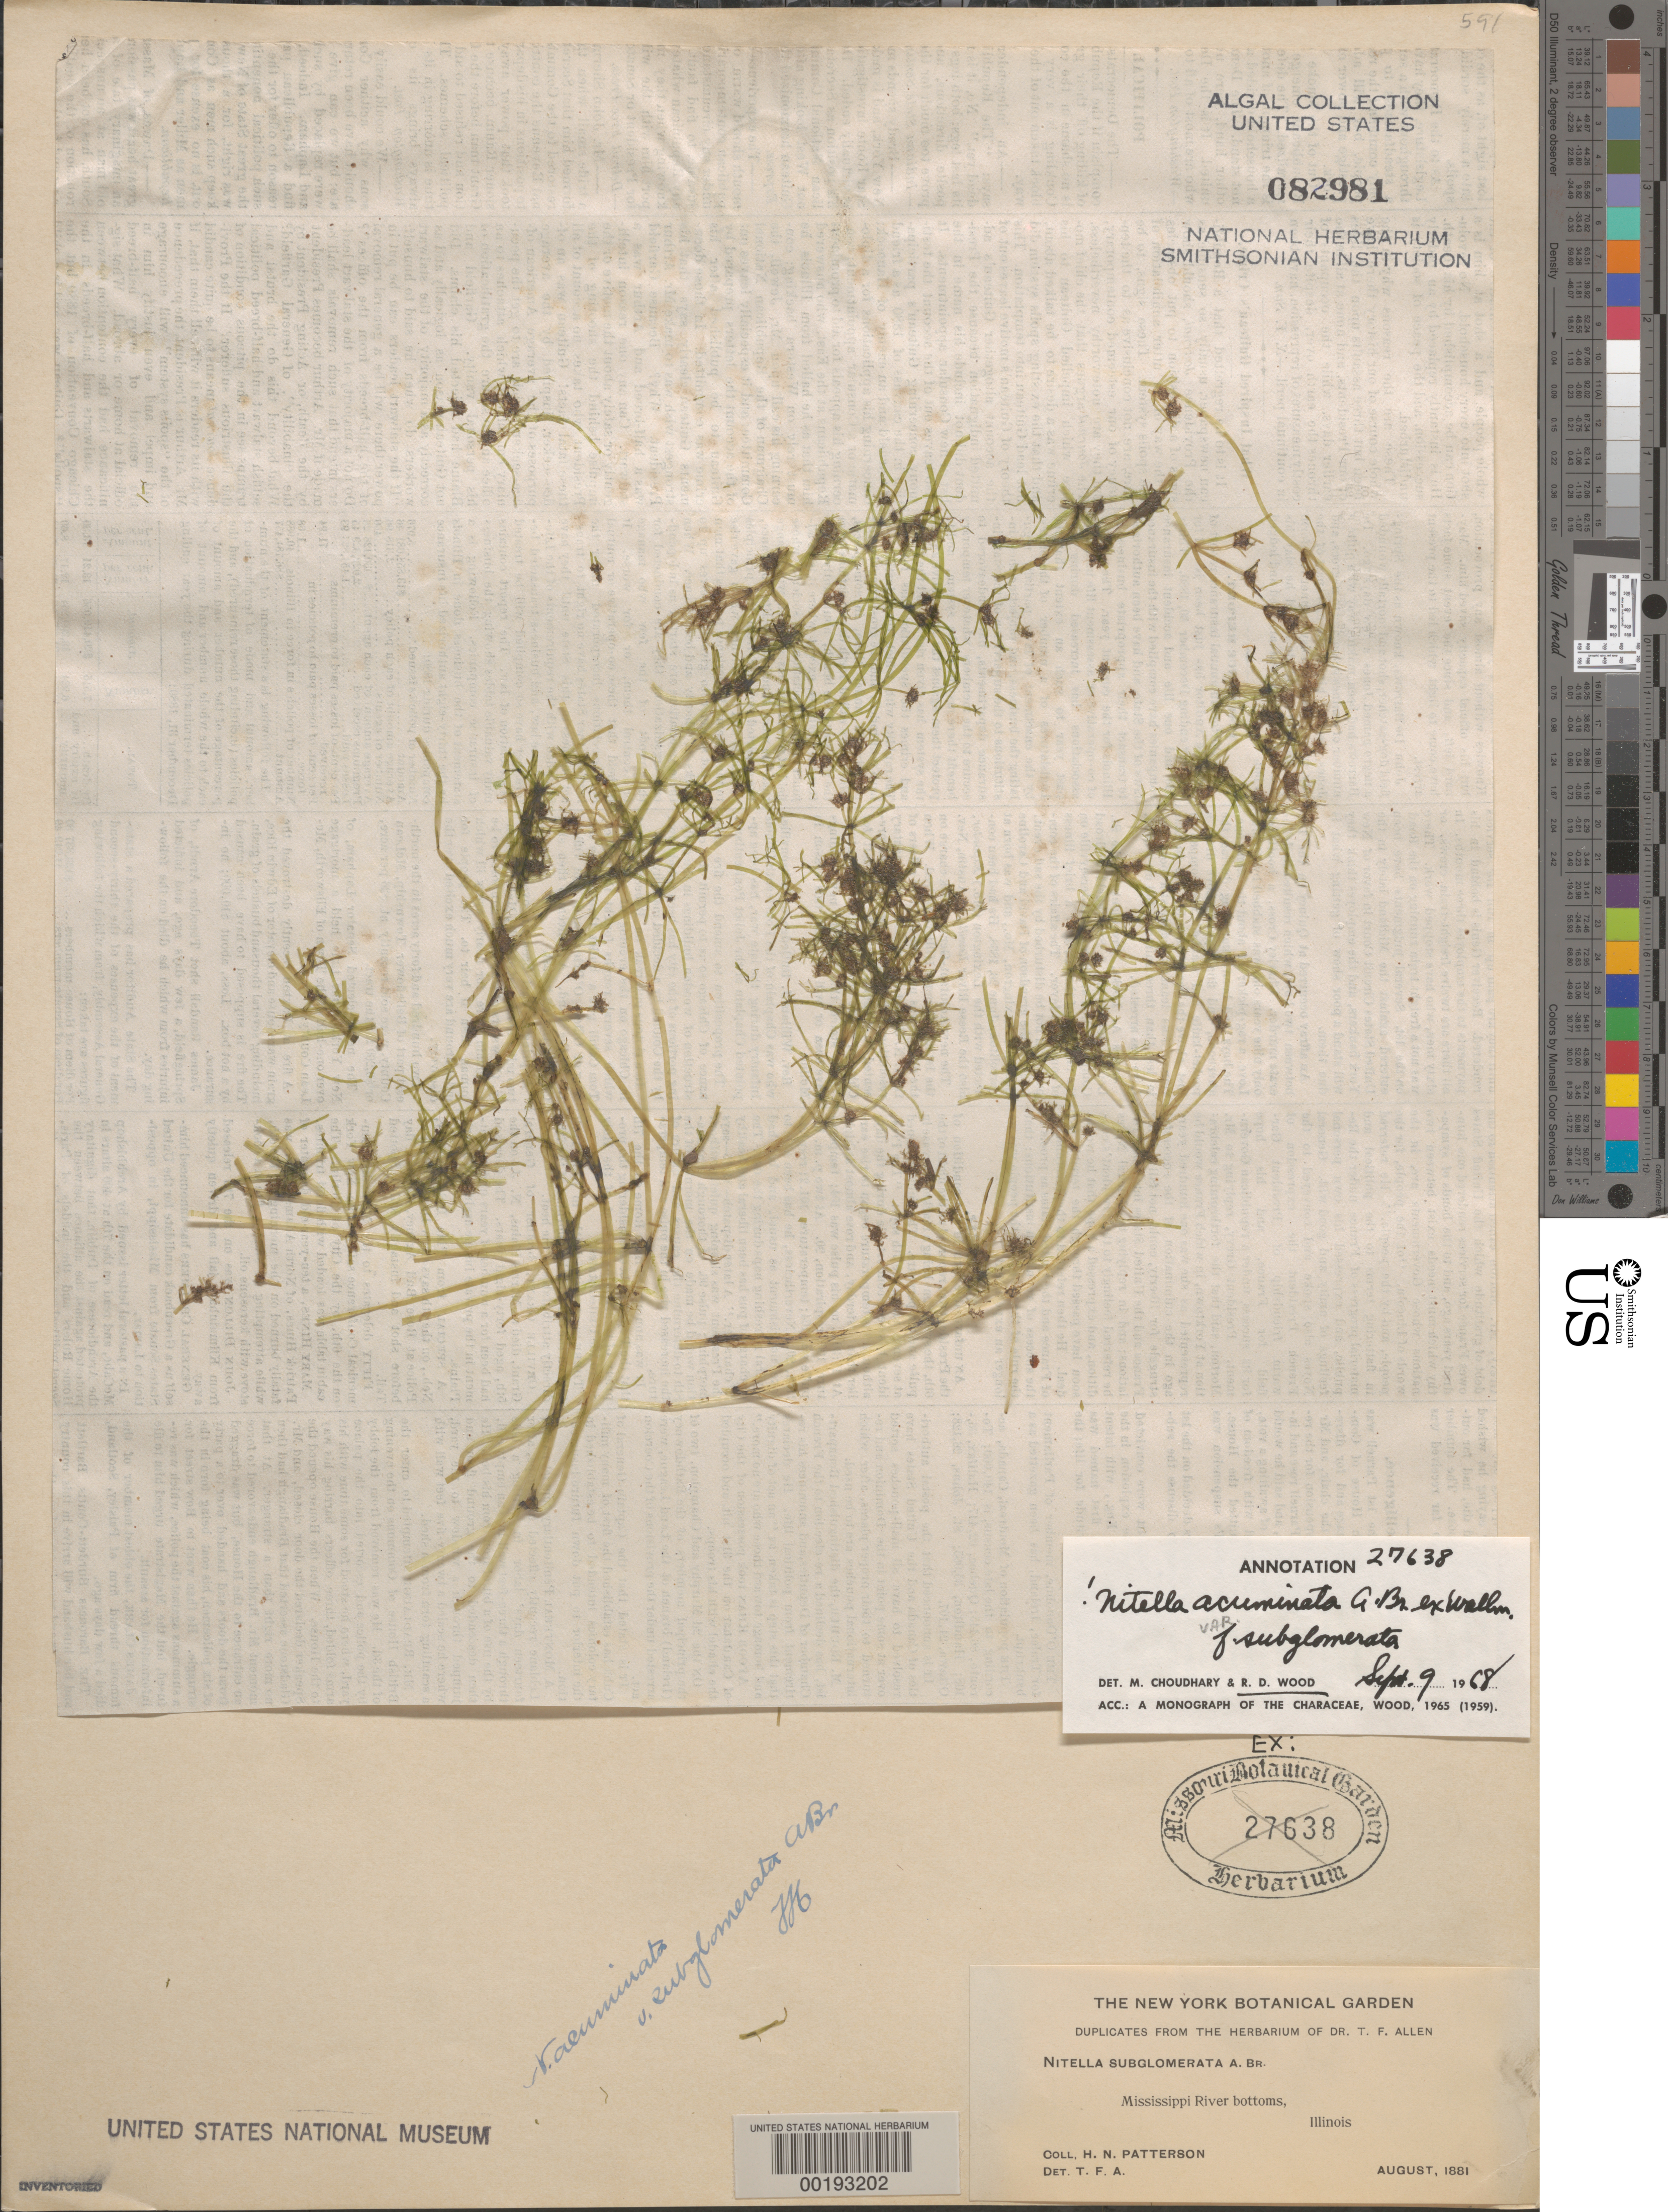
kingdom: Plantae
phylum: Charophyta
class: Charophyceae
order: Charales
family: Characeae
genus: Nitella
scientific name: Nitella acuminata var. subglomerata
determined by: Wood, R. D.; Choudhary, M. C.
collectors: H. N. Patterson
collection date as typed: Aug 1881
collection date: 1881-08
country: United States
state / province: Illinois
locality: Mississippi River bottoms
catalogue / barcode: US 82981